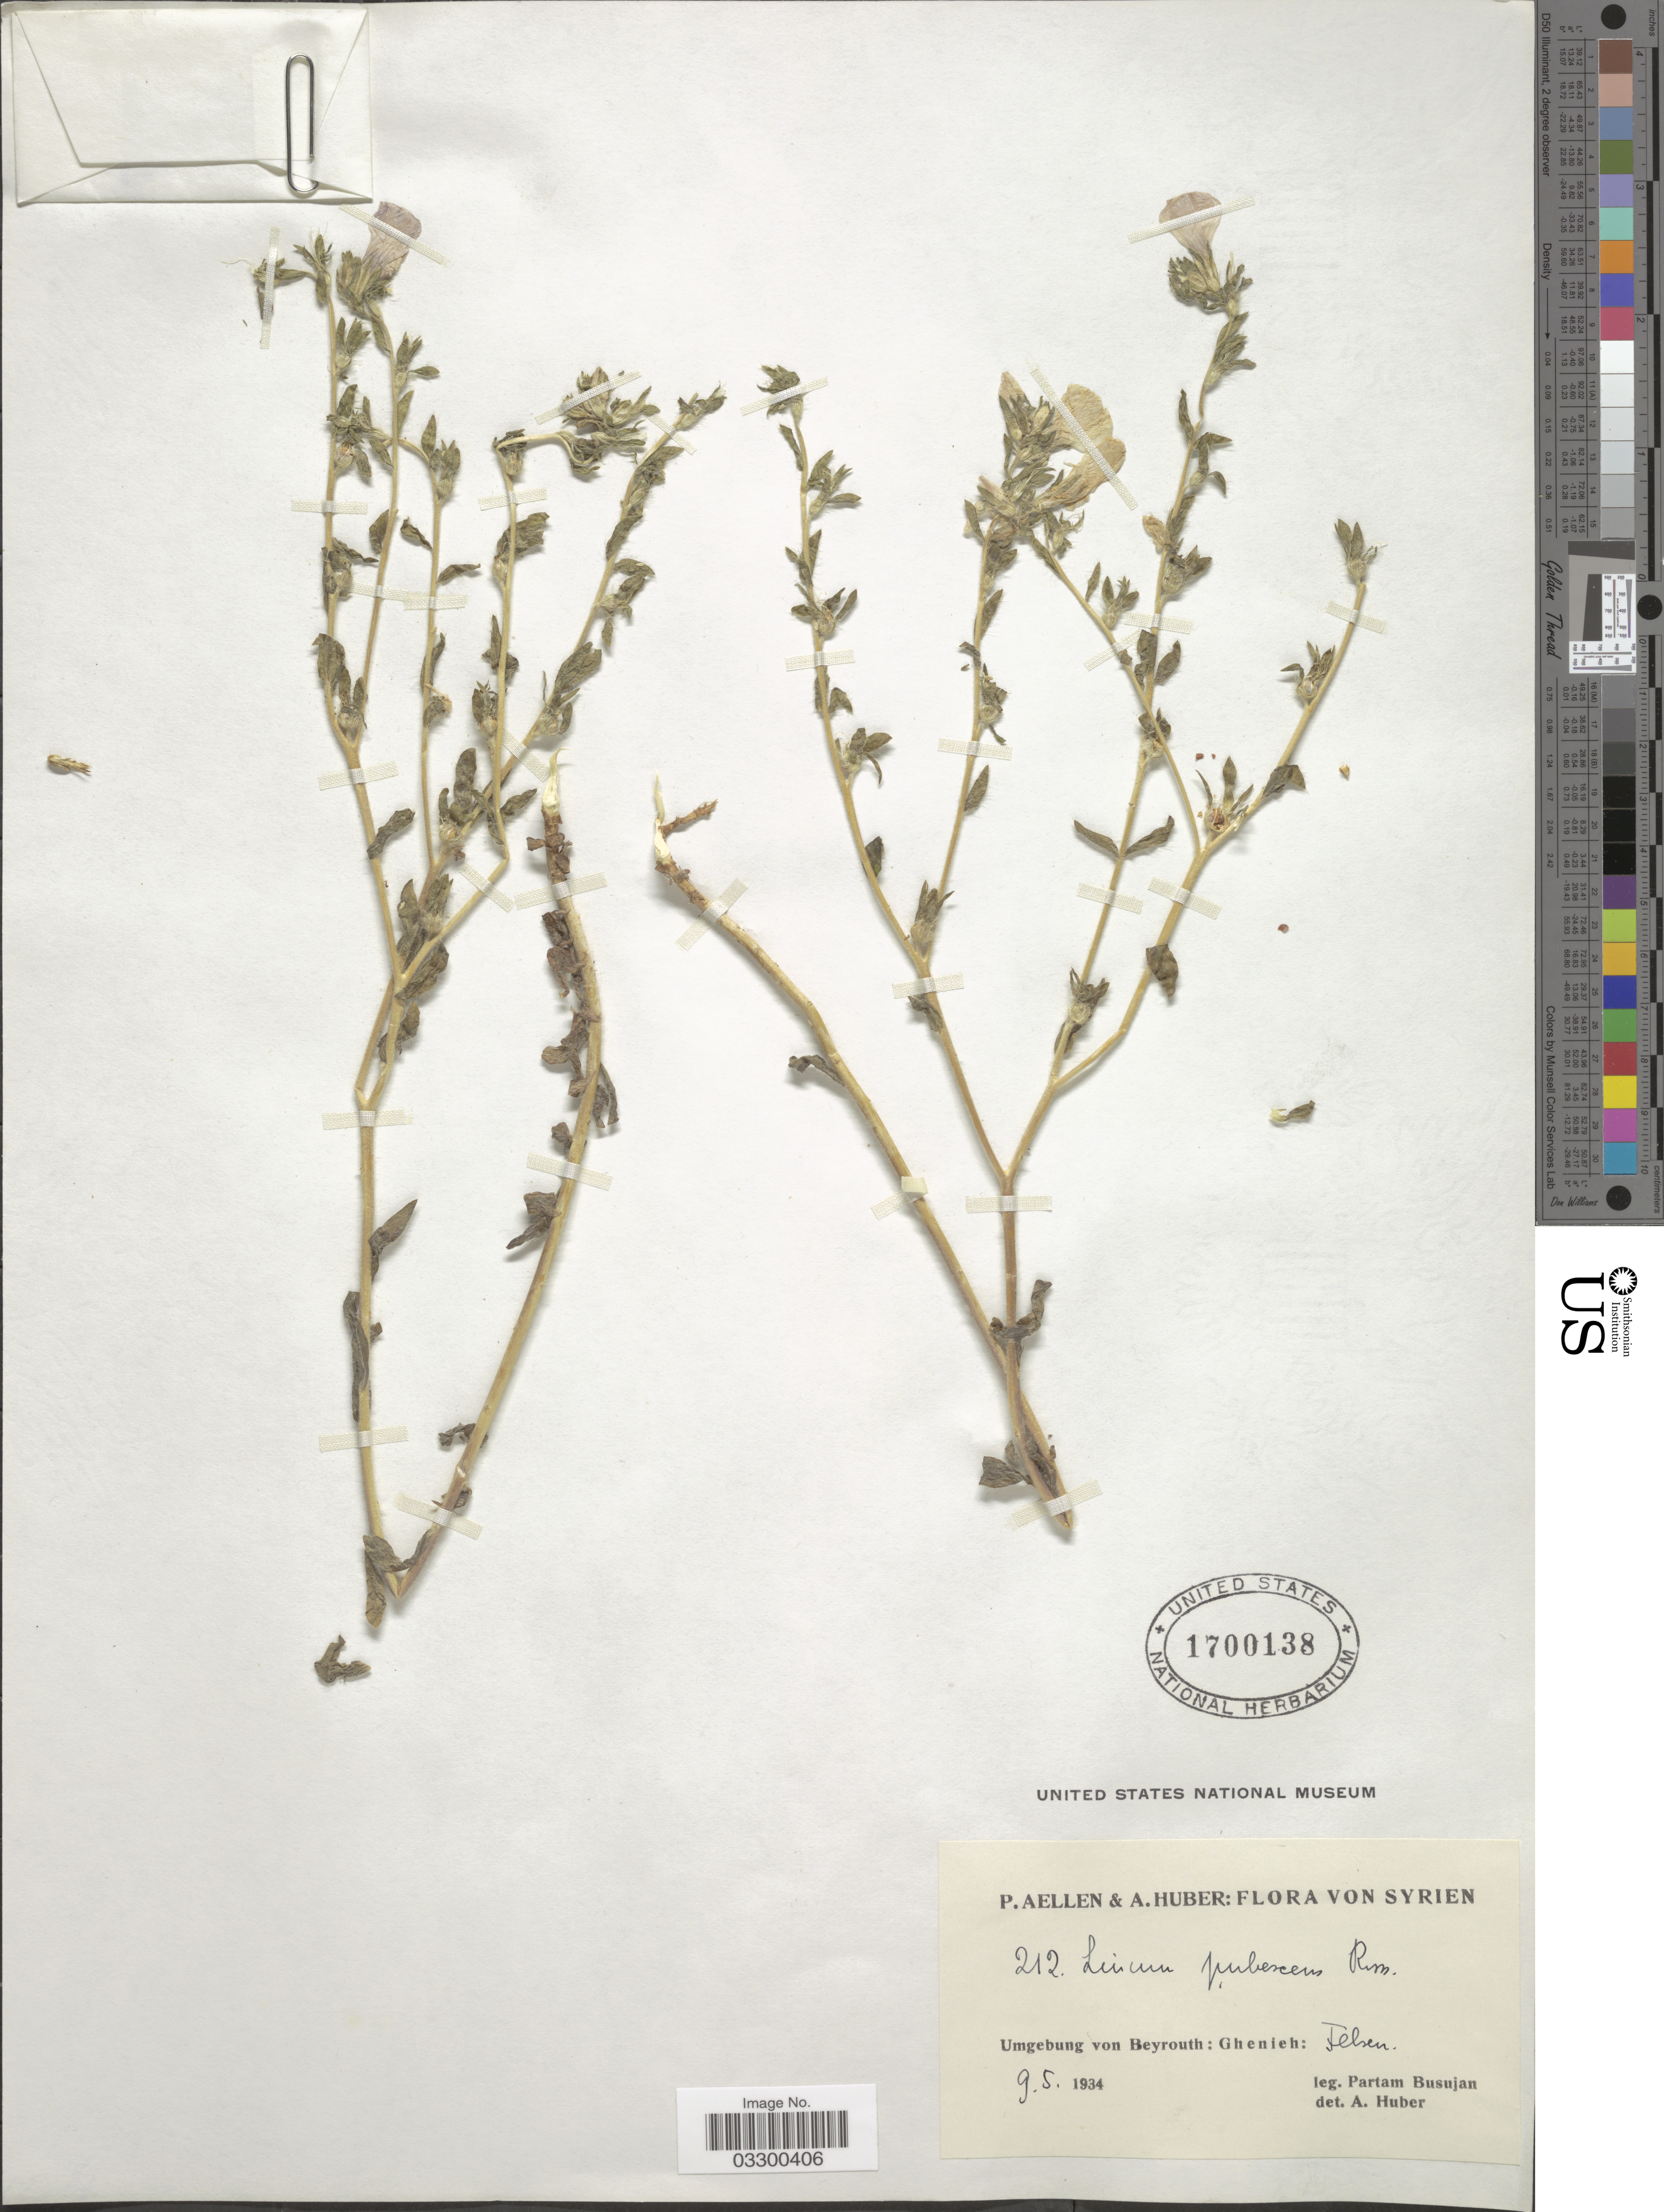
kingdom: Plantae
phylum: Tracheophyta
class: Magnoliopsida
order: Malpighiales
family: Linaceae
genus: Linum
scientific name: Linum pubescens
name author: (Sol.) Banks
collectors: P. Busujan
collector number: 212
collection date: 1934-05-09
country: Lebanon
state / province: Beyrouth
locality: Syrien. [unsure placement] Umgebung von Beyrouth: Ghenieh: Telsen [interpreted].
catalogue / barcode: US 1700138